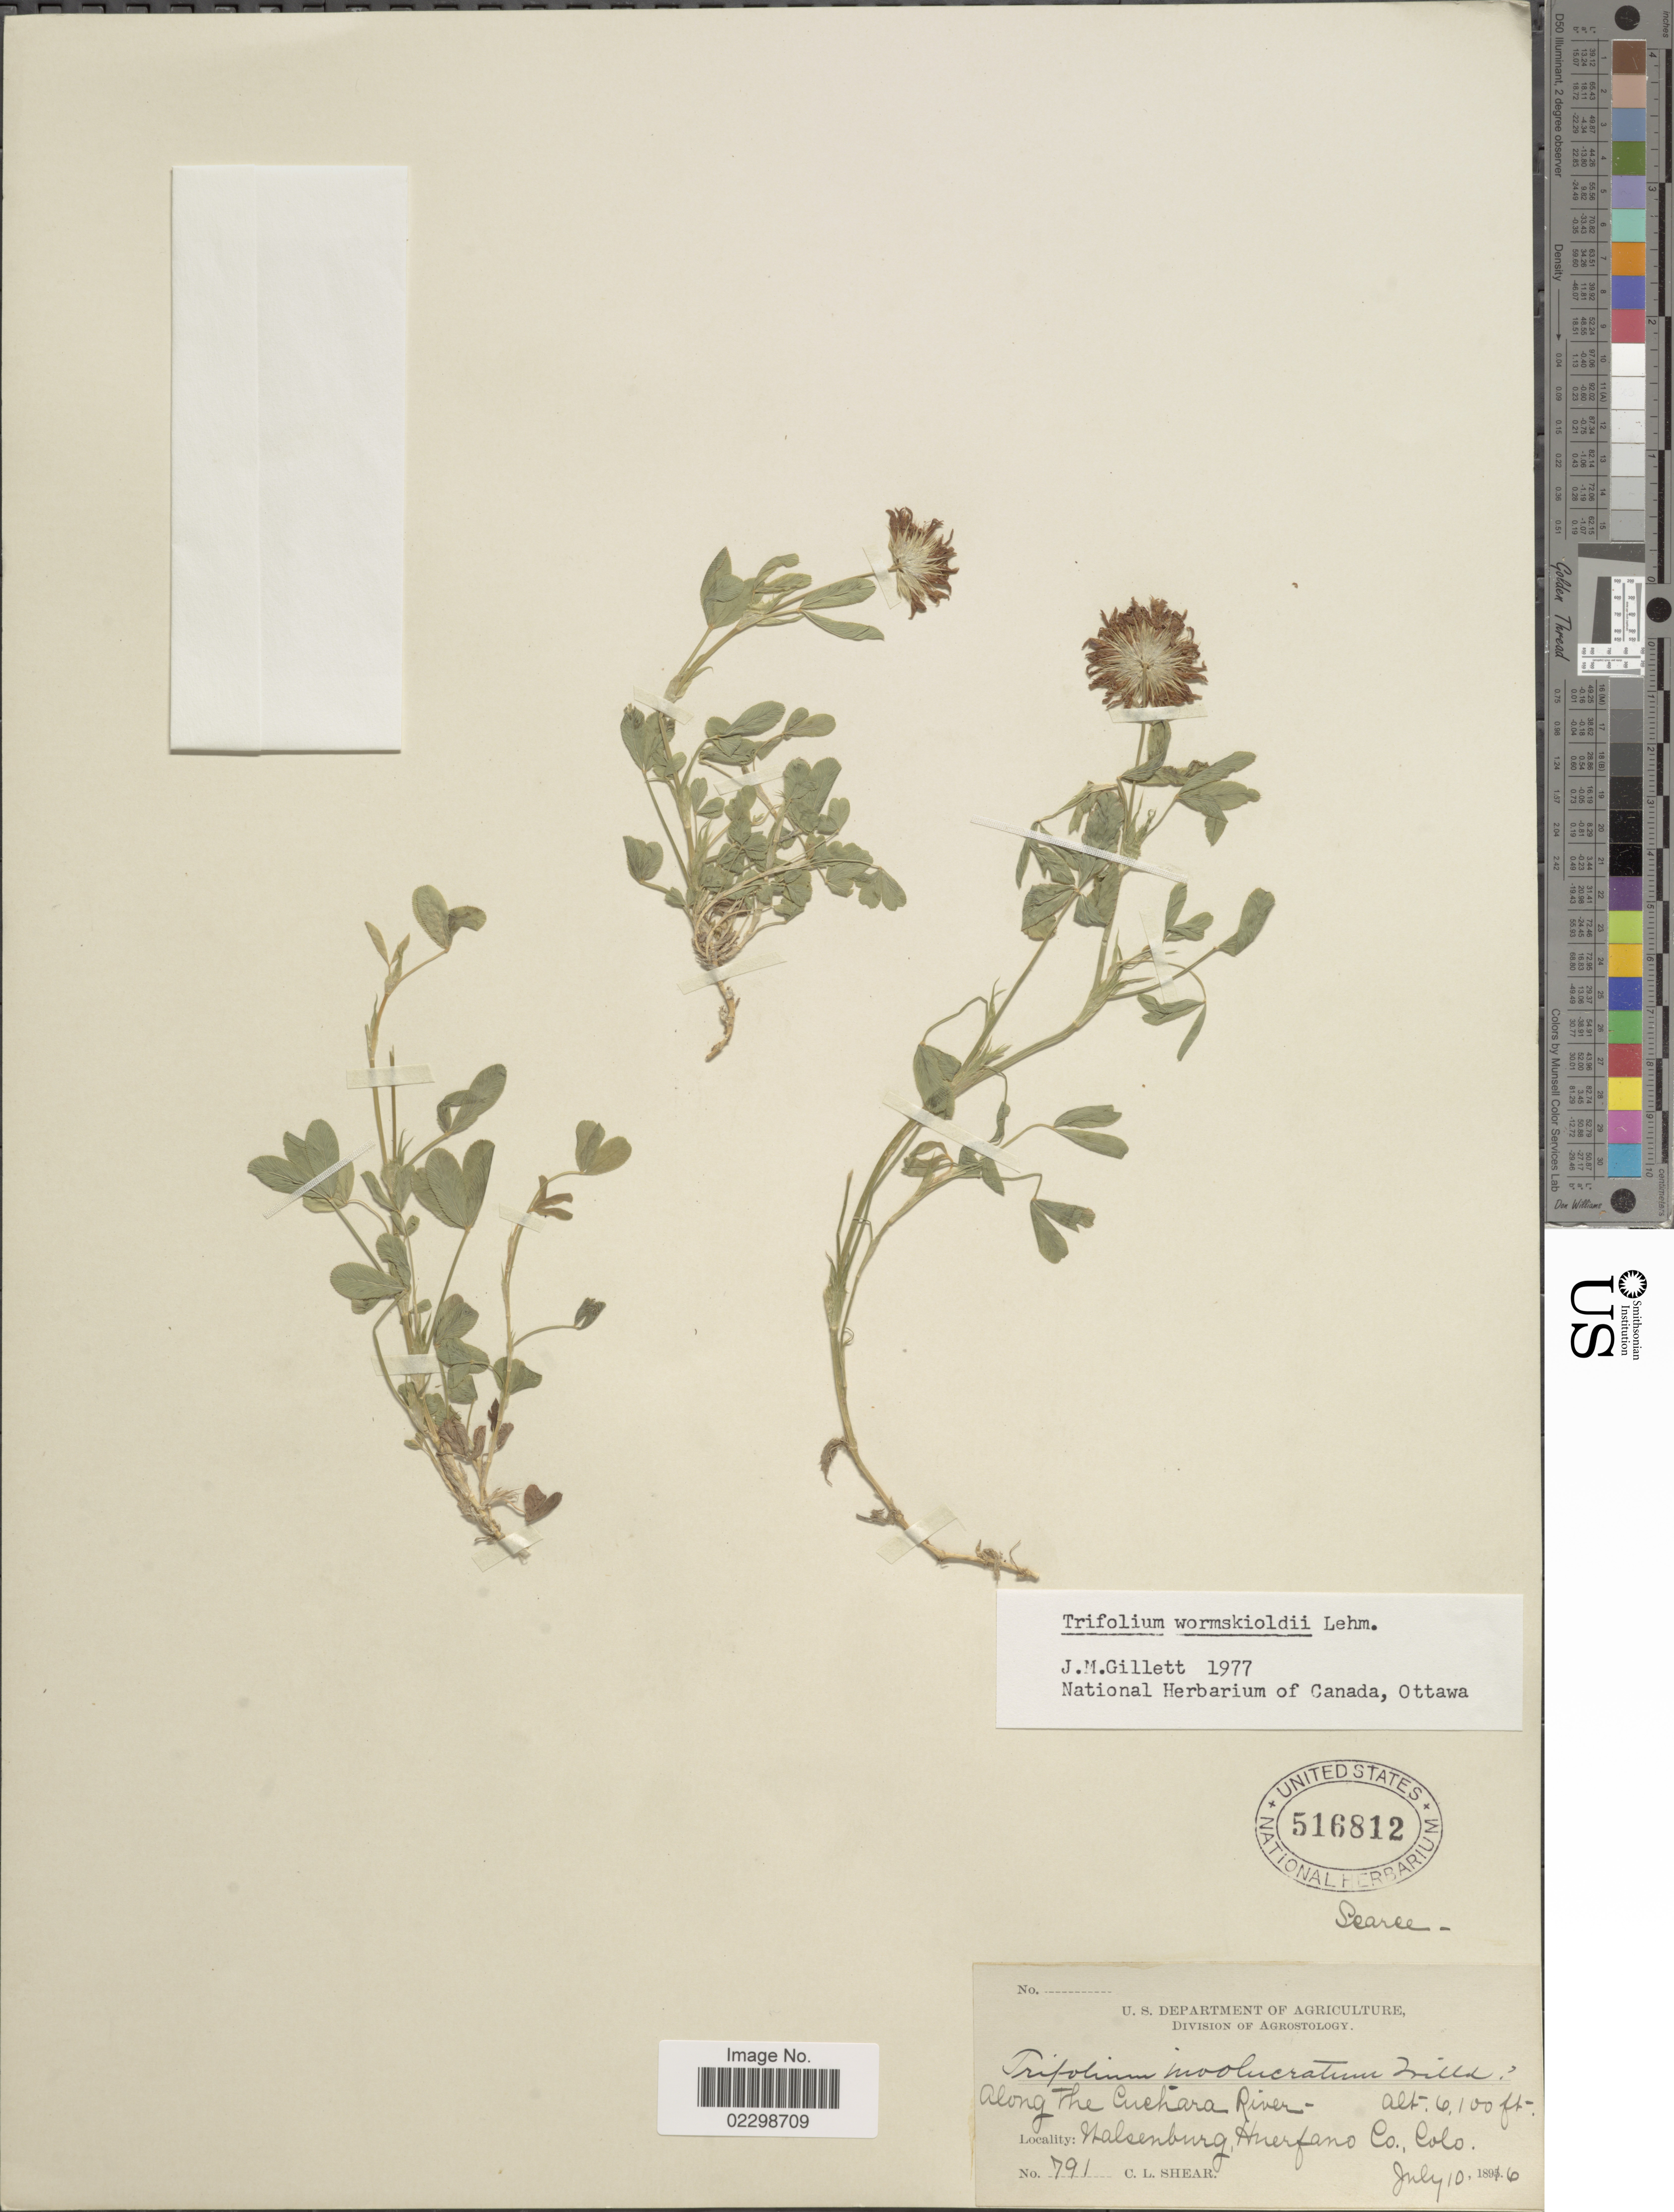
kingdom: Plantae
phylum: Tracheophyta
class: Magnoliopsida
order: Fabales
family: Fabaceae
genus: Trifolium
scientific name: Trifolium wormskioldii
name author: Lehm.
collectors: C. L. Shear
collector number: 791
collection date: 1896-07-10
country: United States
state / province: Colorado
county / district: Huerfano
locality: Walsenburg, Huerfano Co.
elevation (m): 1859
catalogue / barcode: US 516812